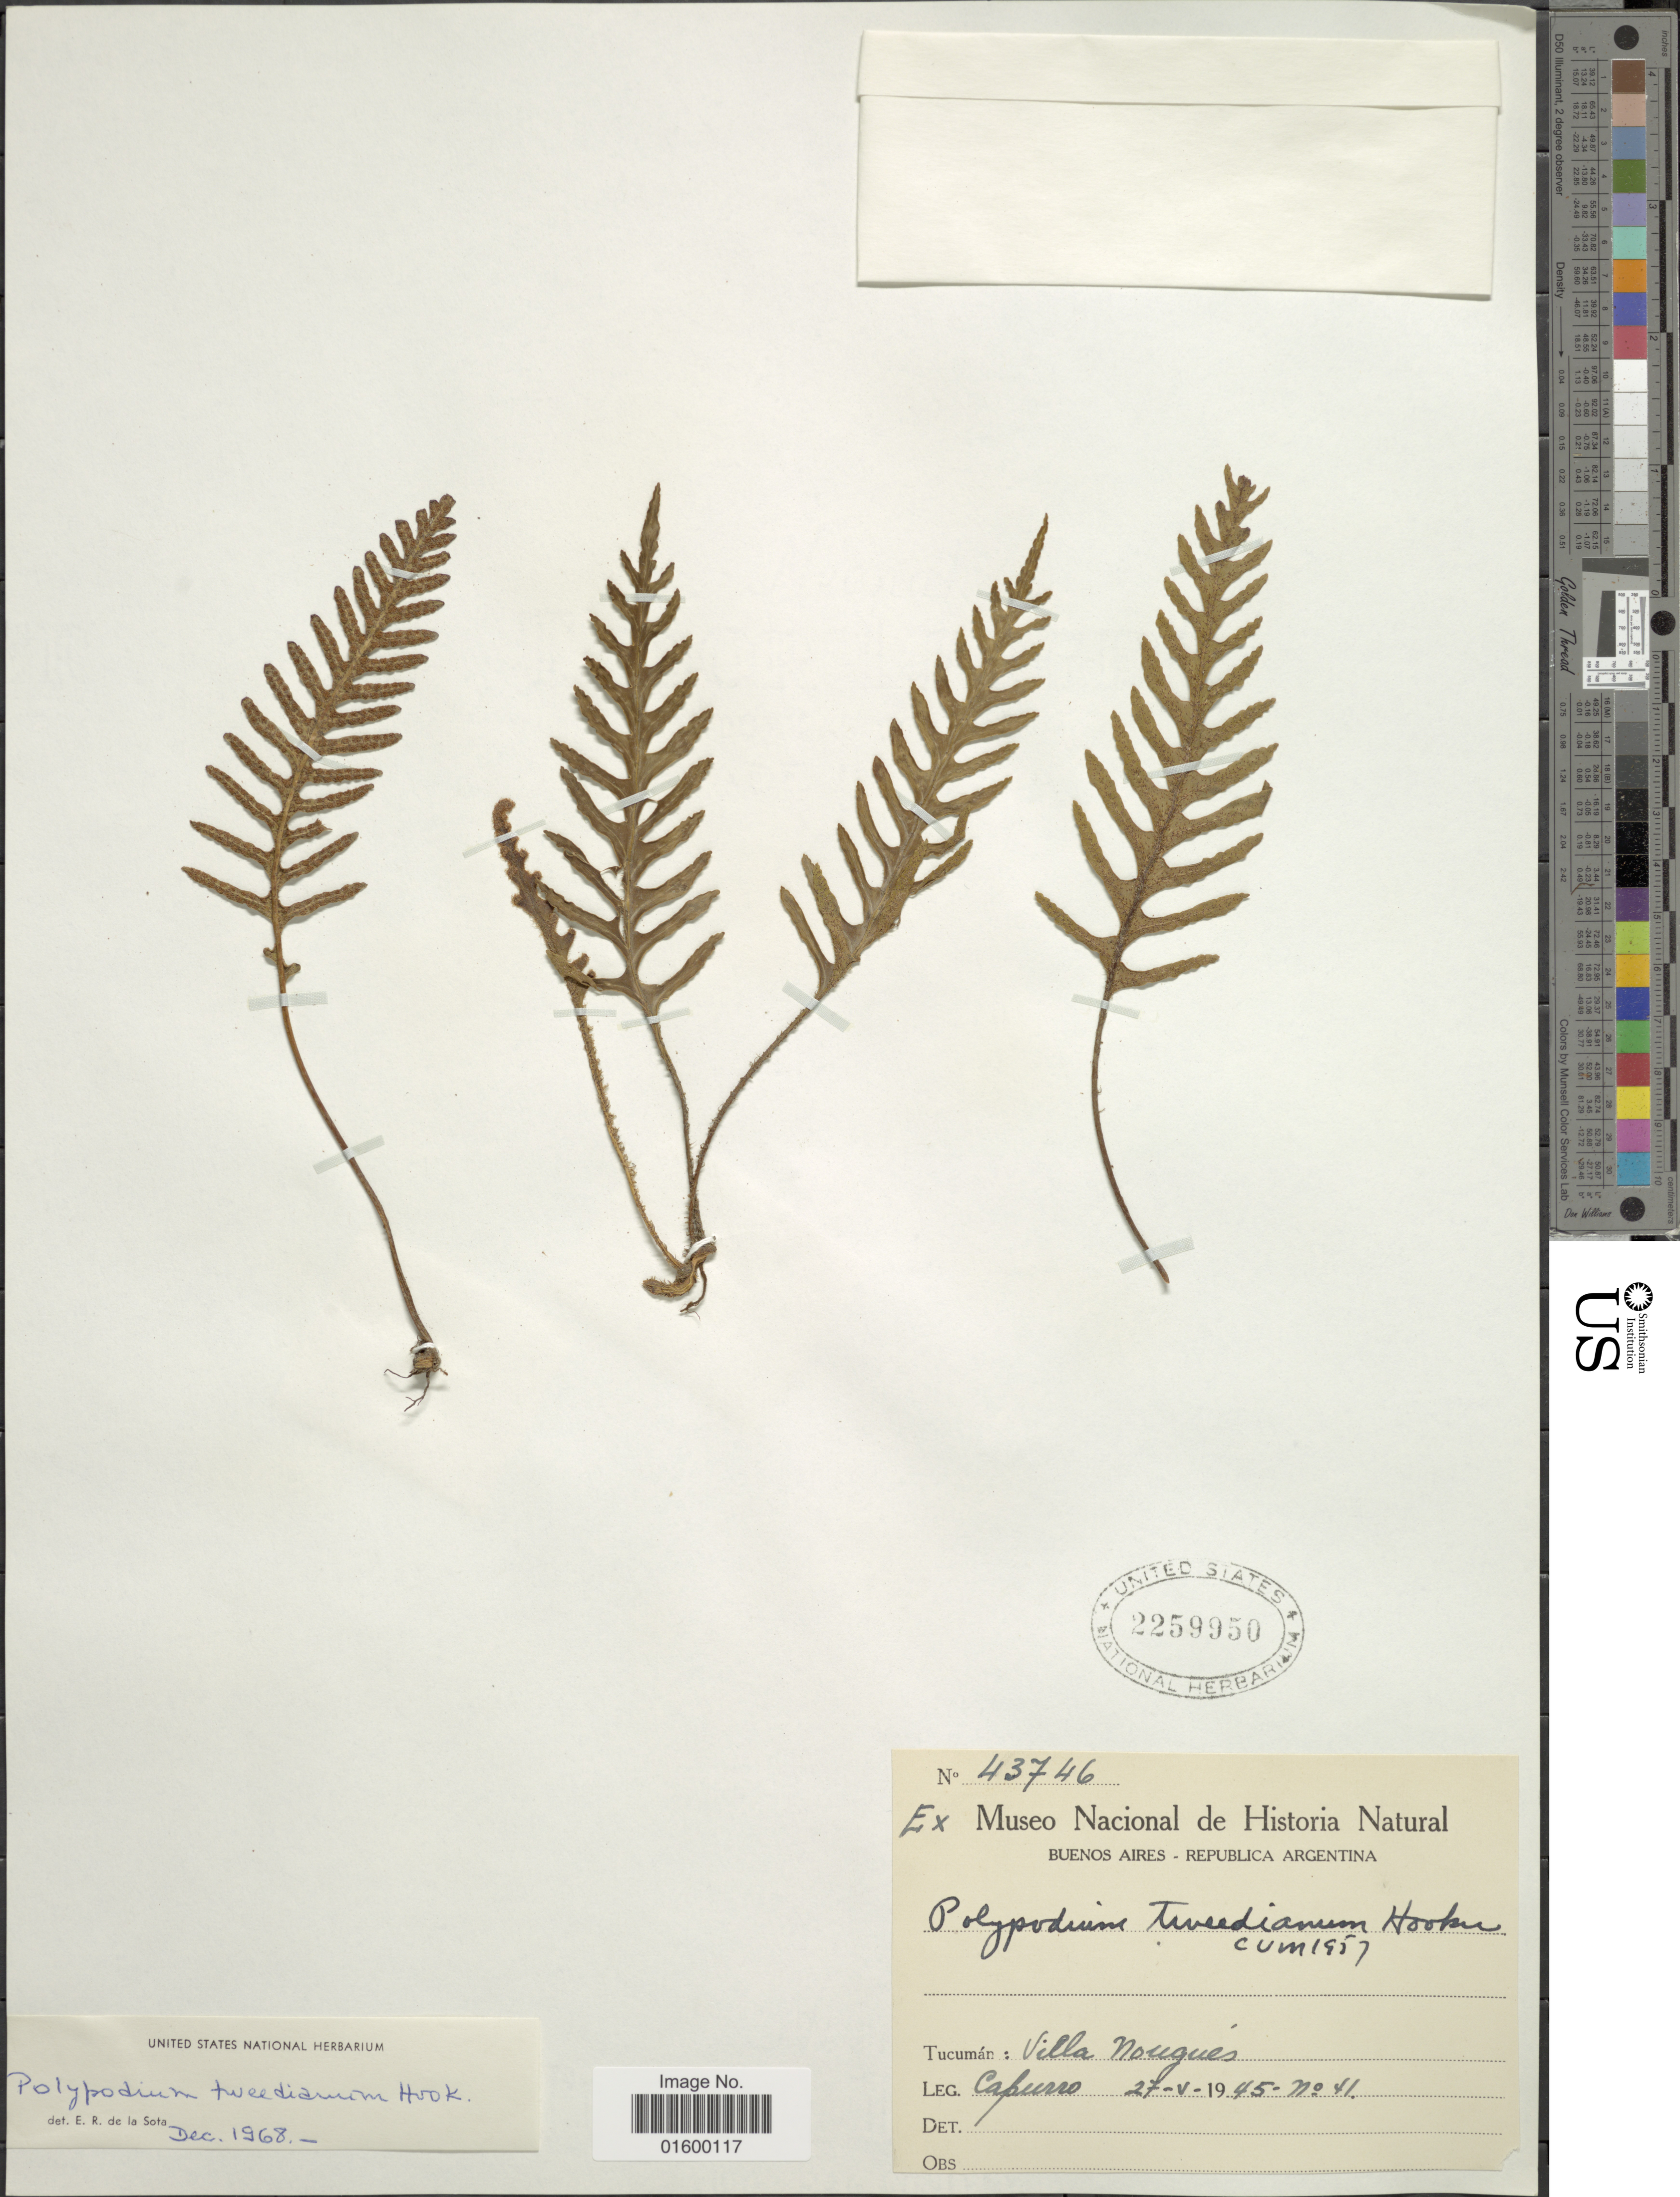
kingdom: Plantae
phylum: Tracheophyta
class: Polypodiopsida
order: Polypodiales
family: Polypodiaceae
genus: Pleopeltis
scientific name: Pleopeltis tweediana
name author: (Hook.) A.R. Sm.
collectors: -. Capurro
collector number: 41/43746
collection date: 1945-05-27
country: Argentina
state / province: Tucuman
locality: Tucuman: Villa Nougues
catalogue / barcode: US 2259950